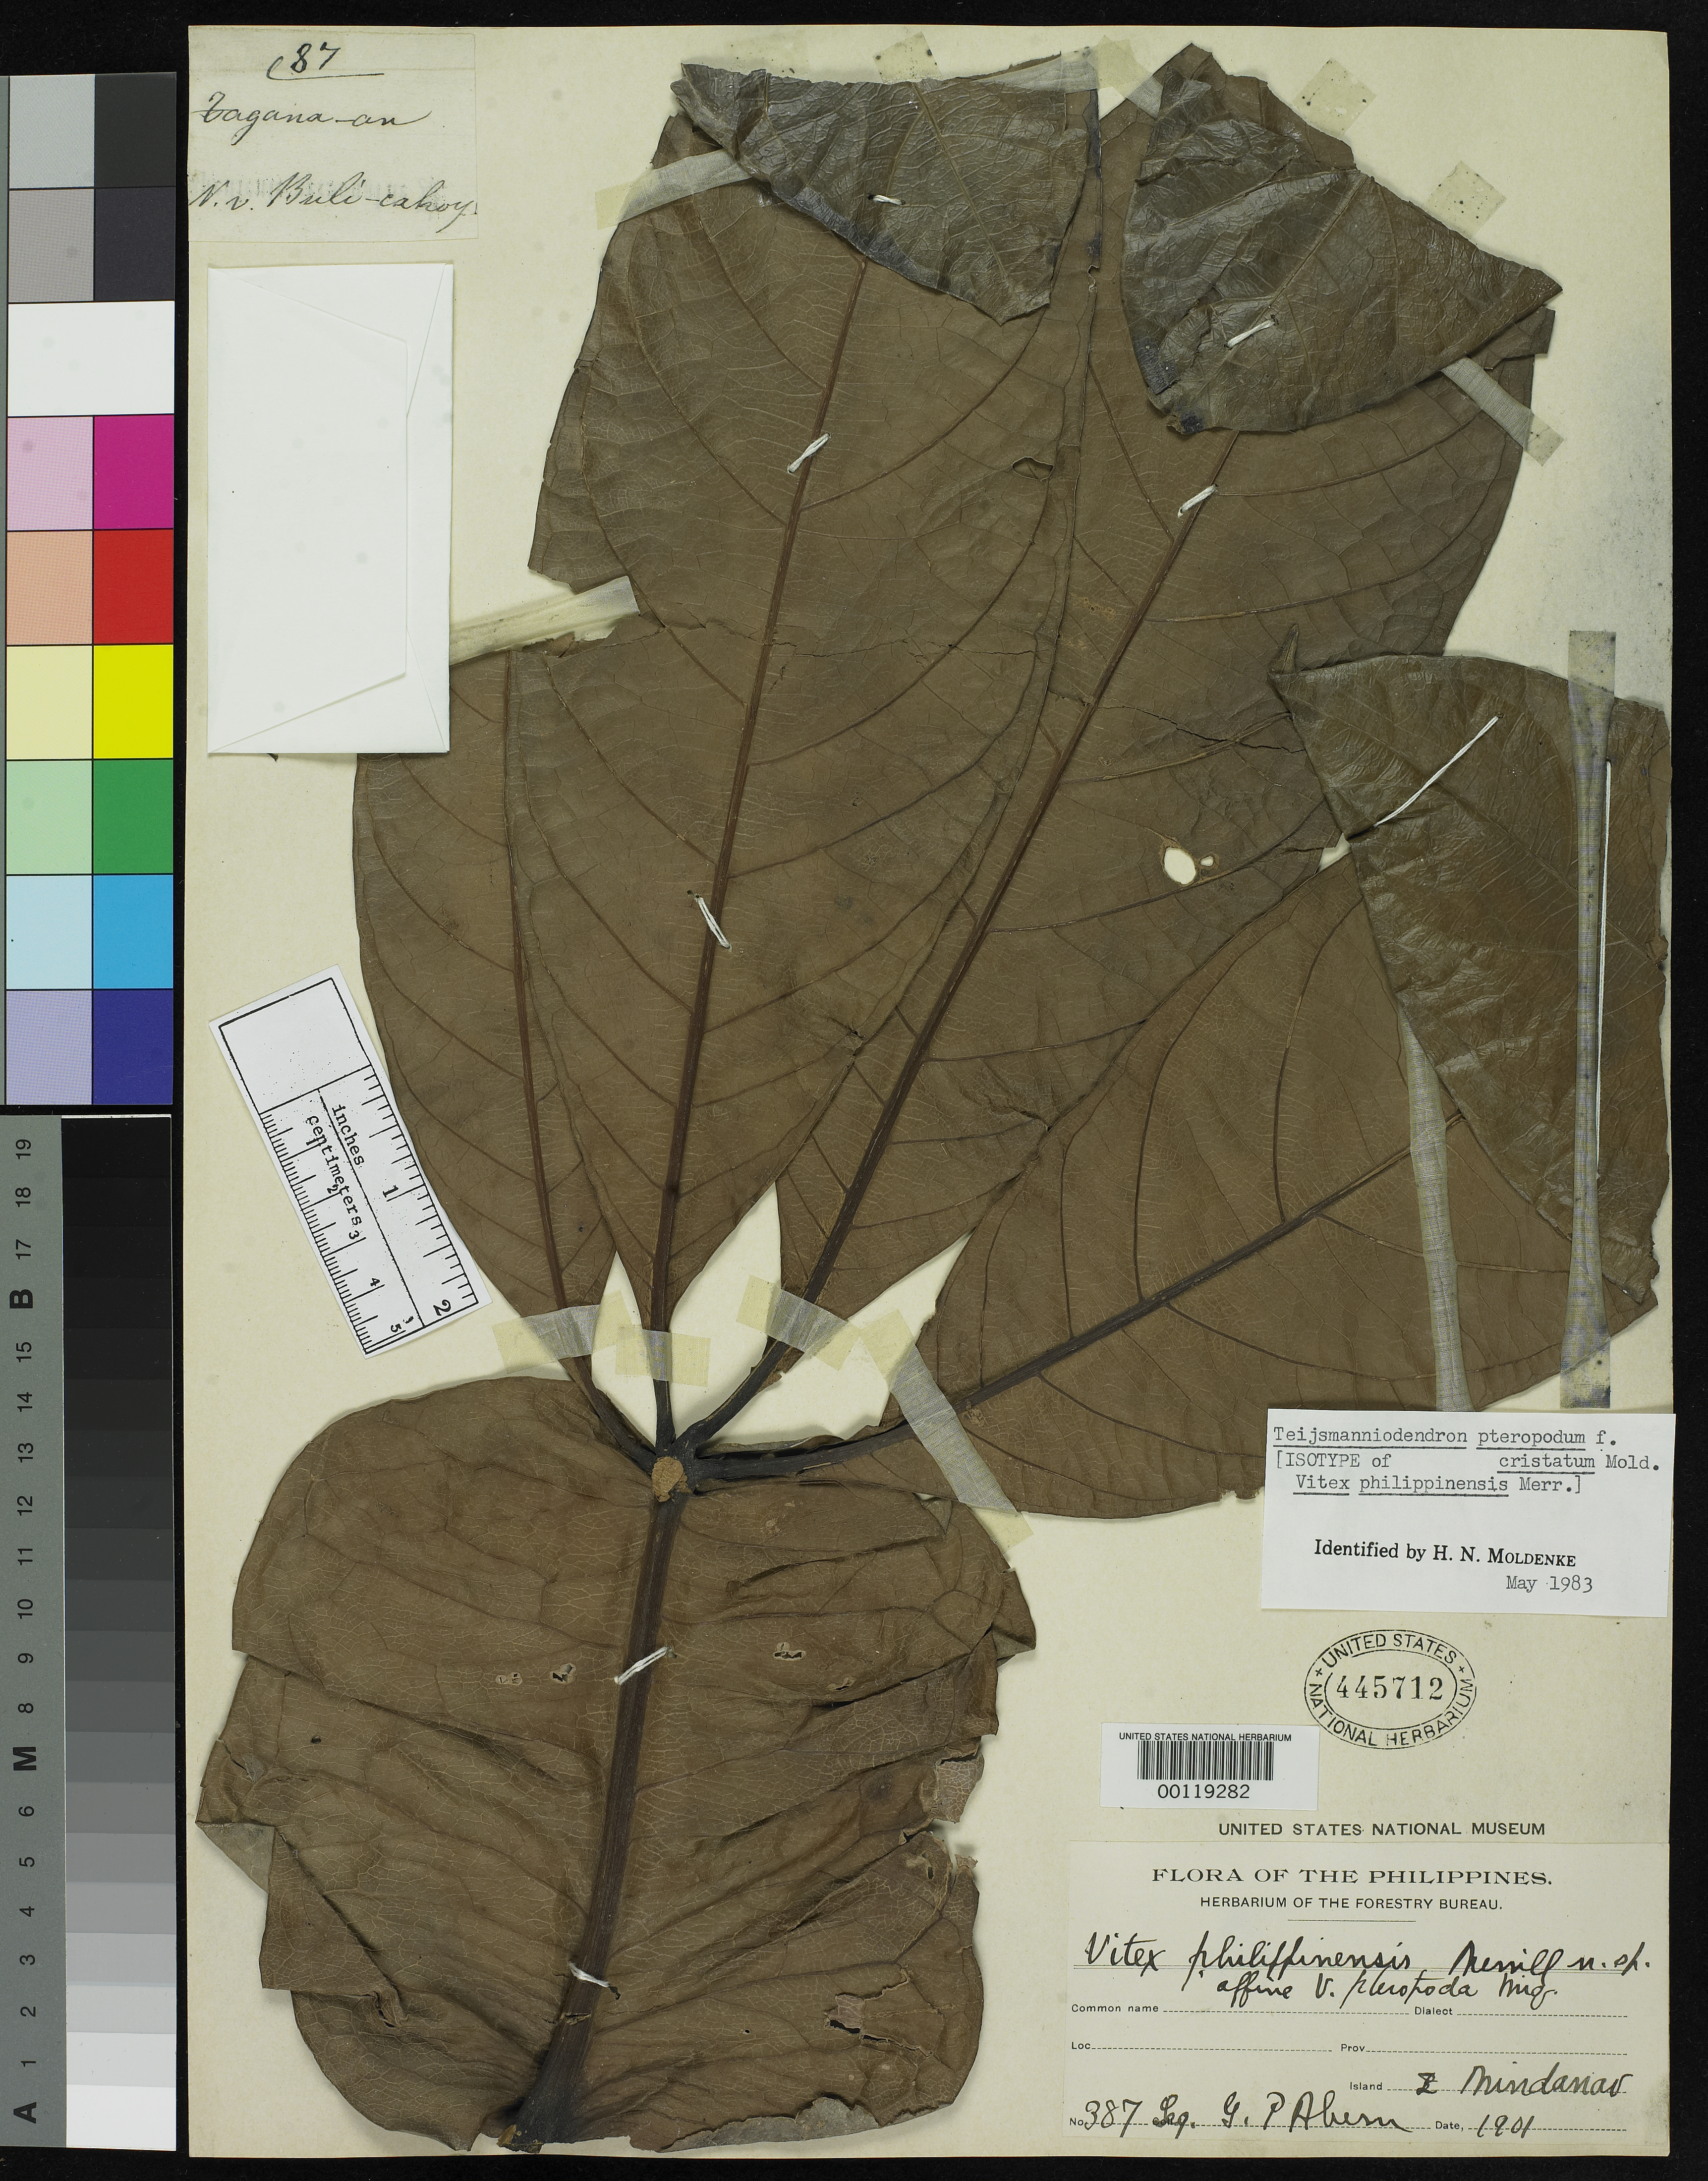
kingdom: Plantae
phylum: Tracheophyta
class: Magnoliopsida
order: Lamiales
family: Lamiaceae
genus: Vitex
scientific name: Vitex philippinensis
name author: Merr.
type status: Isotype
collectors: G. Ahern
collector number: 387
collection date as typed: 1901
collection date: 1901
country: Philippines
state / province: Caraga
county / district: Surigao del Norte / Surigao del Sur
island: Mindanao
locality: Tapanaan.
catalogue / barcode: US 445712